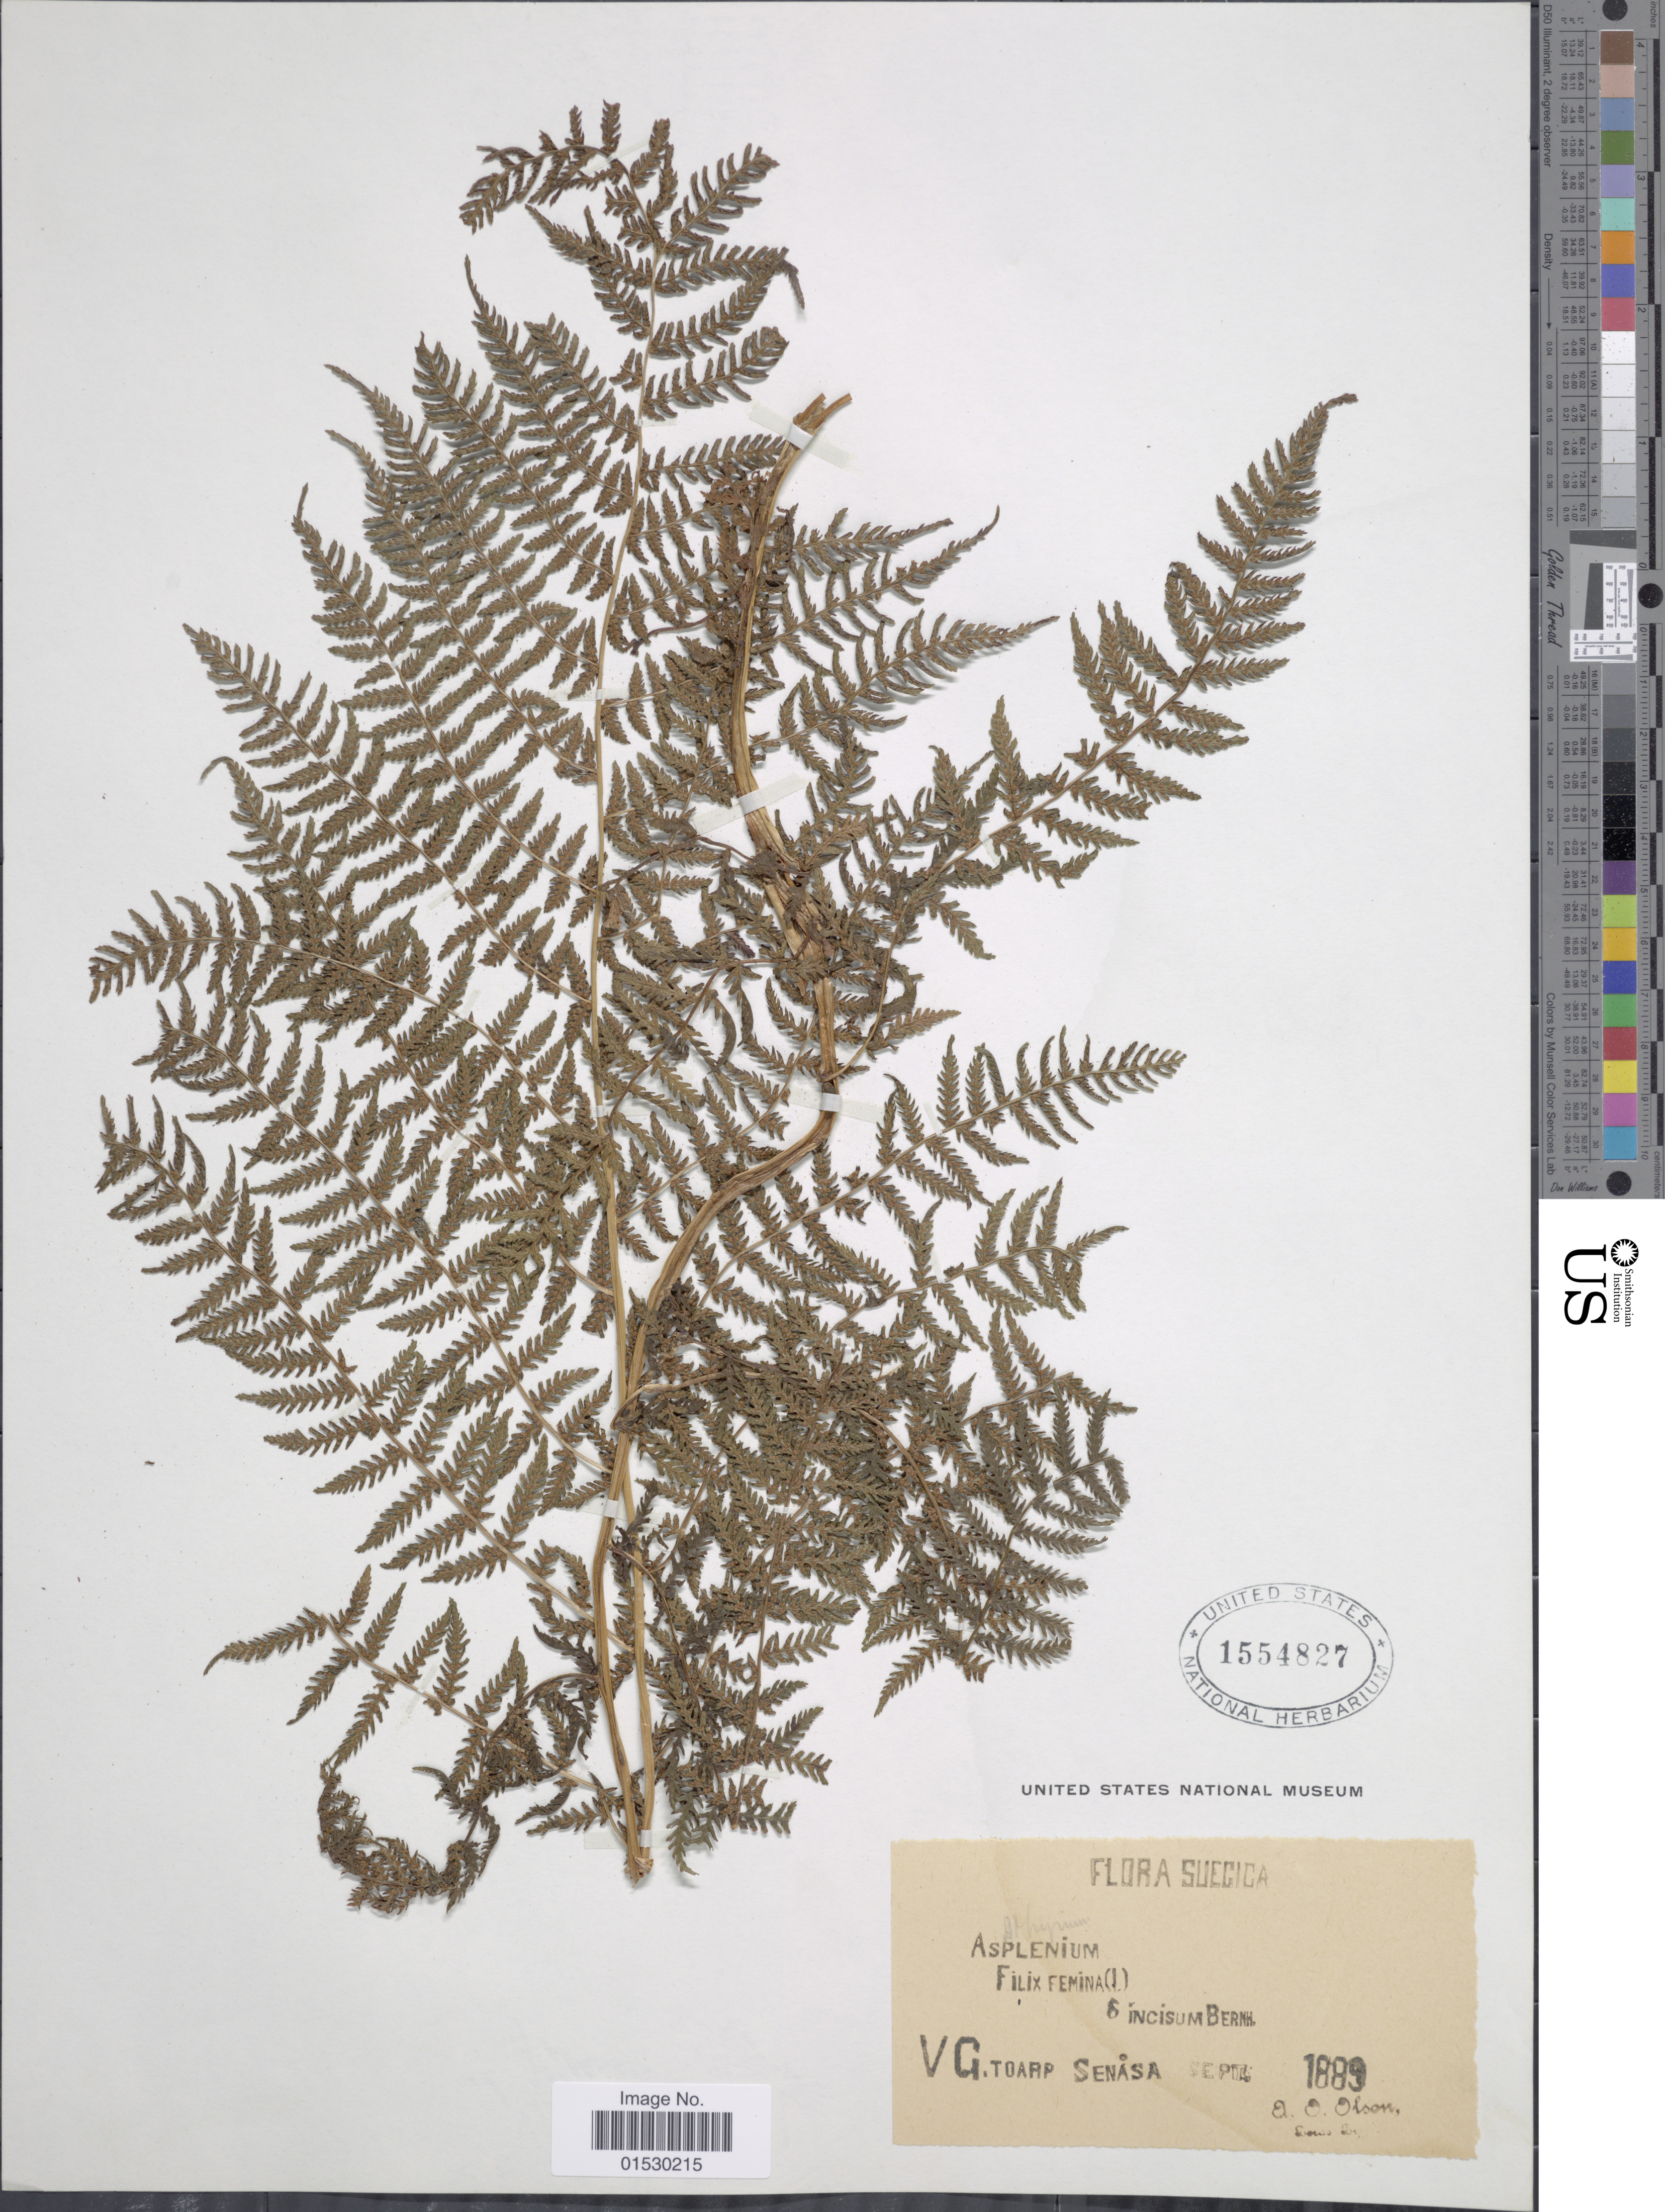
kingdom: Plantae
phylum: Tracheophyta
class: Polypodiopsida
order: Polypodiales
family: Athyriaceae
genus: Athyrium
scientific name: Athyrium filix-femina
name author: (L.) Roth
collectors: A. Olson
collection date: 1889-09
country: Sweden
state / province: Västra Götaland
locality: Toarp, Senåsa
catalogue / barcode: US 1554827